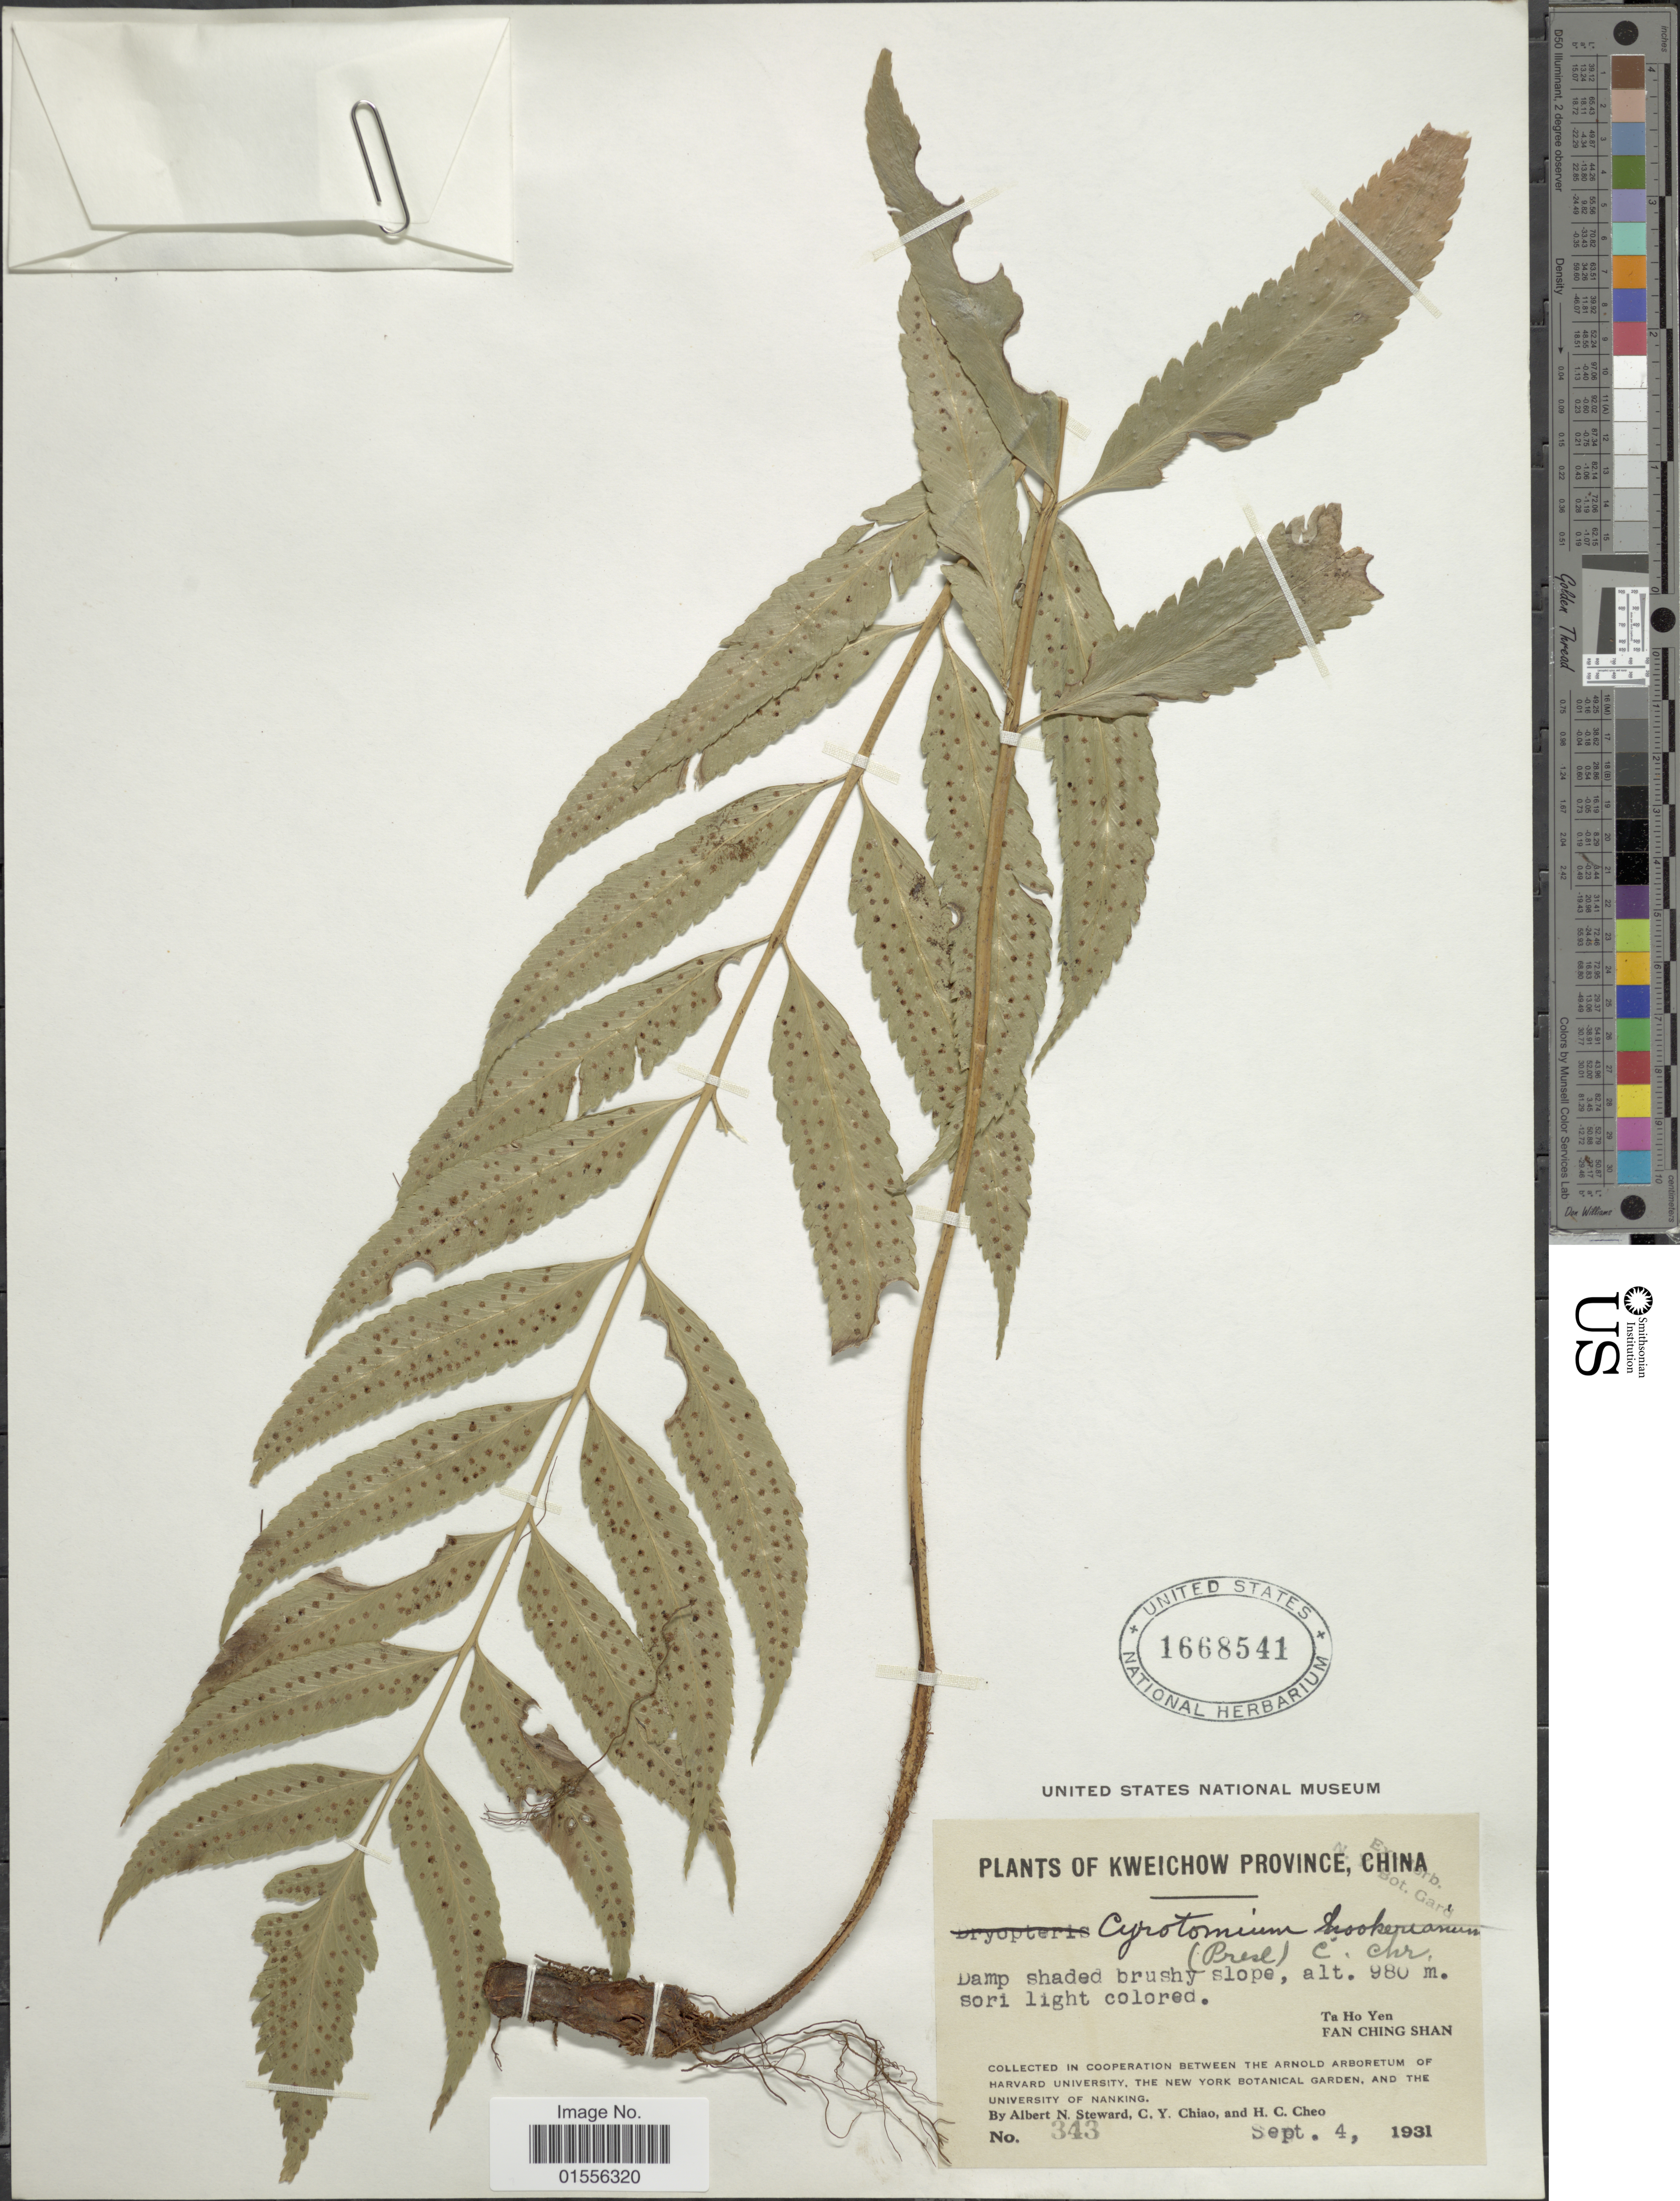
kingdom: Plantae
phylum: Tracheophyta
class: Polypodiopsida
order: Polypodiales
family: Dryopteridaceae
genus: Cyrtomium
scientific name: Cyrtomium sp.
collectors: A. N. Steward, C. Y. Chiao & H. Cheo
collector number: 343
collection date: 1931-09-04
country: China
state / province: Guizhou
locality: Kweichow Province, Ta Ho Yen, Fan Chung Shan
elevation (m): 980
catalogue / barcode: US 1668541